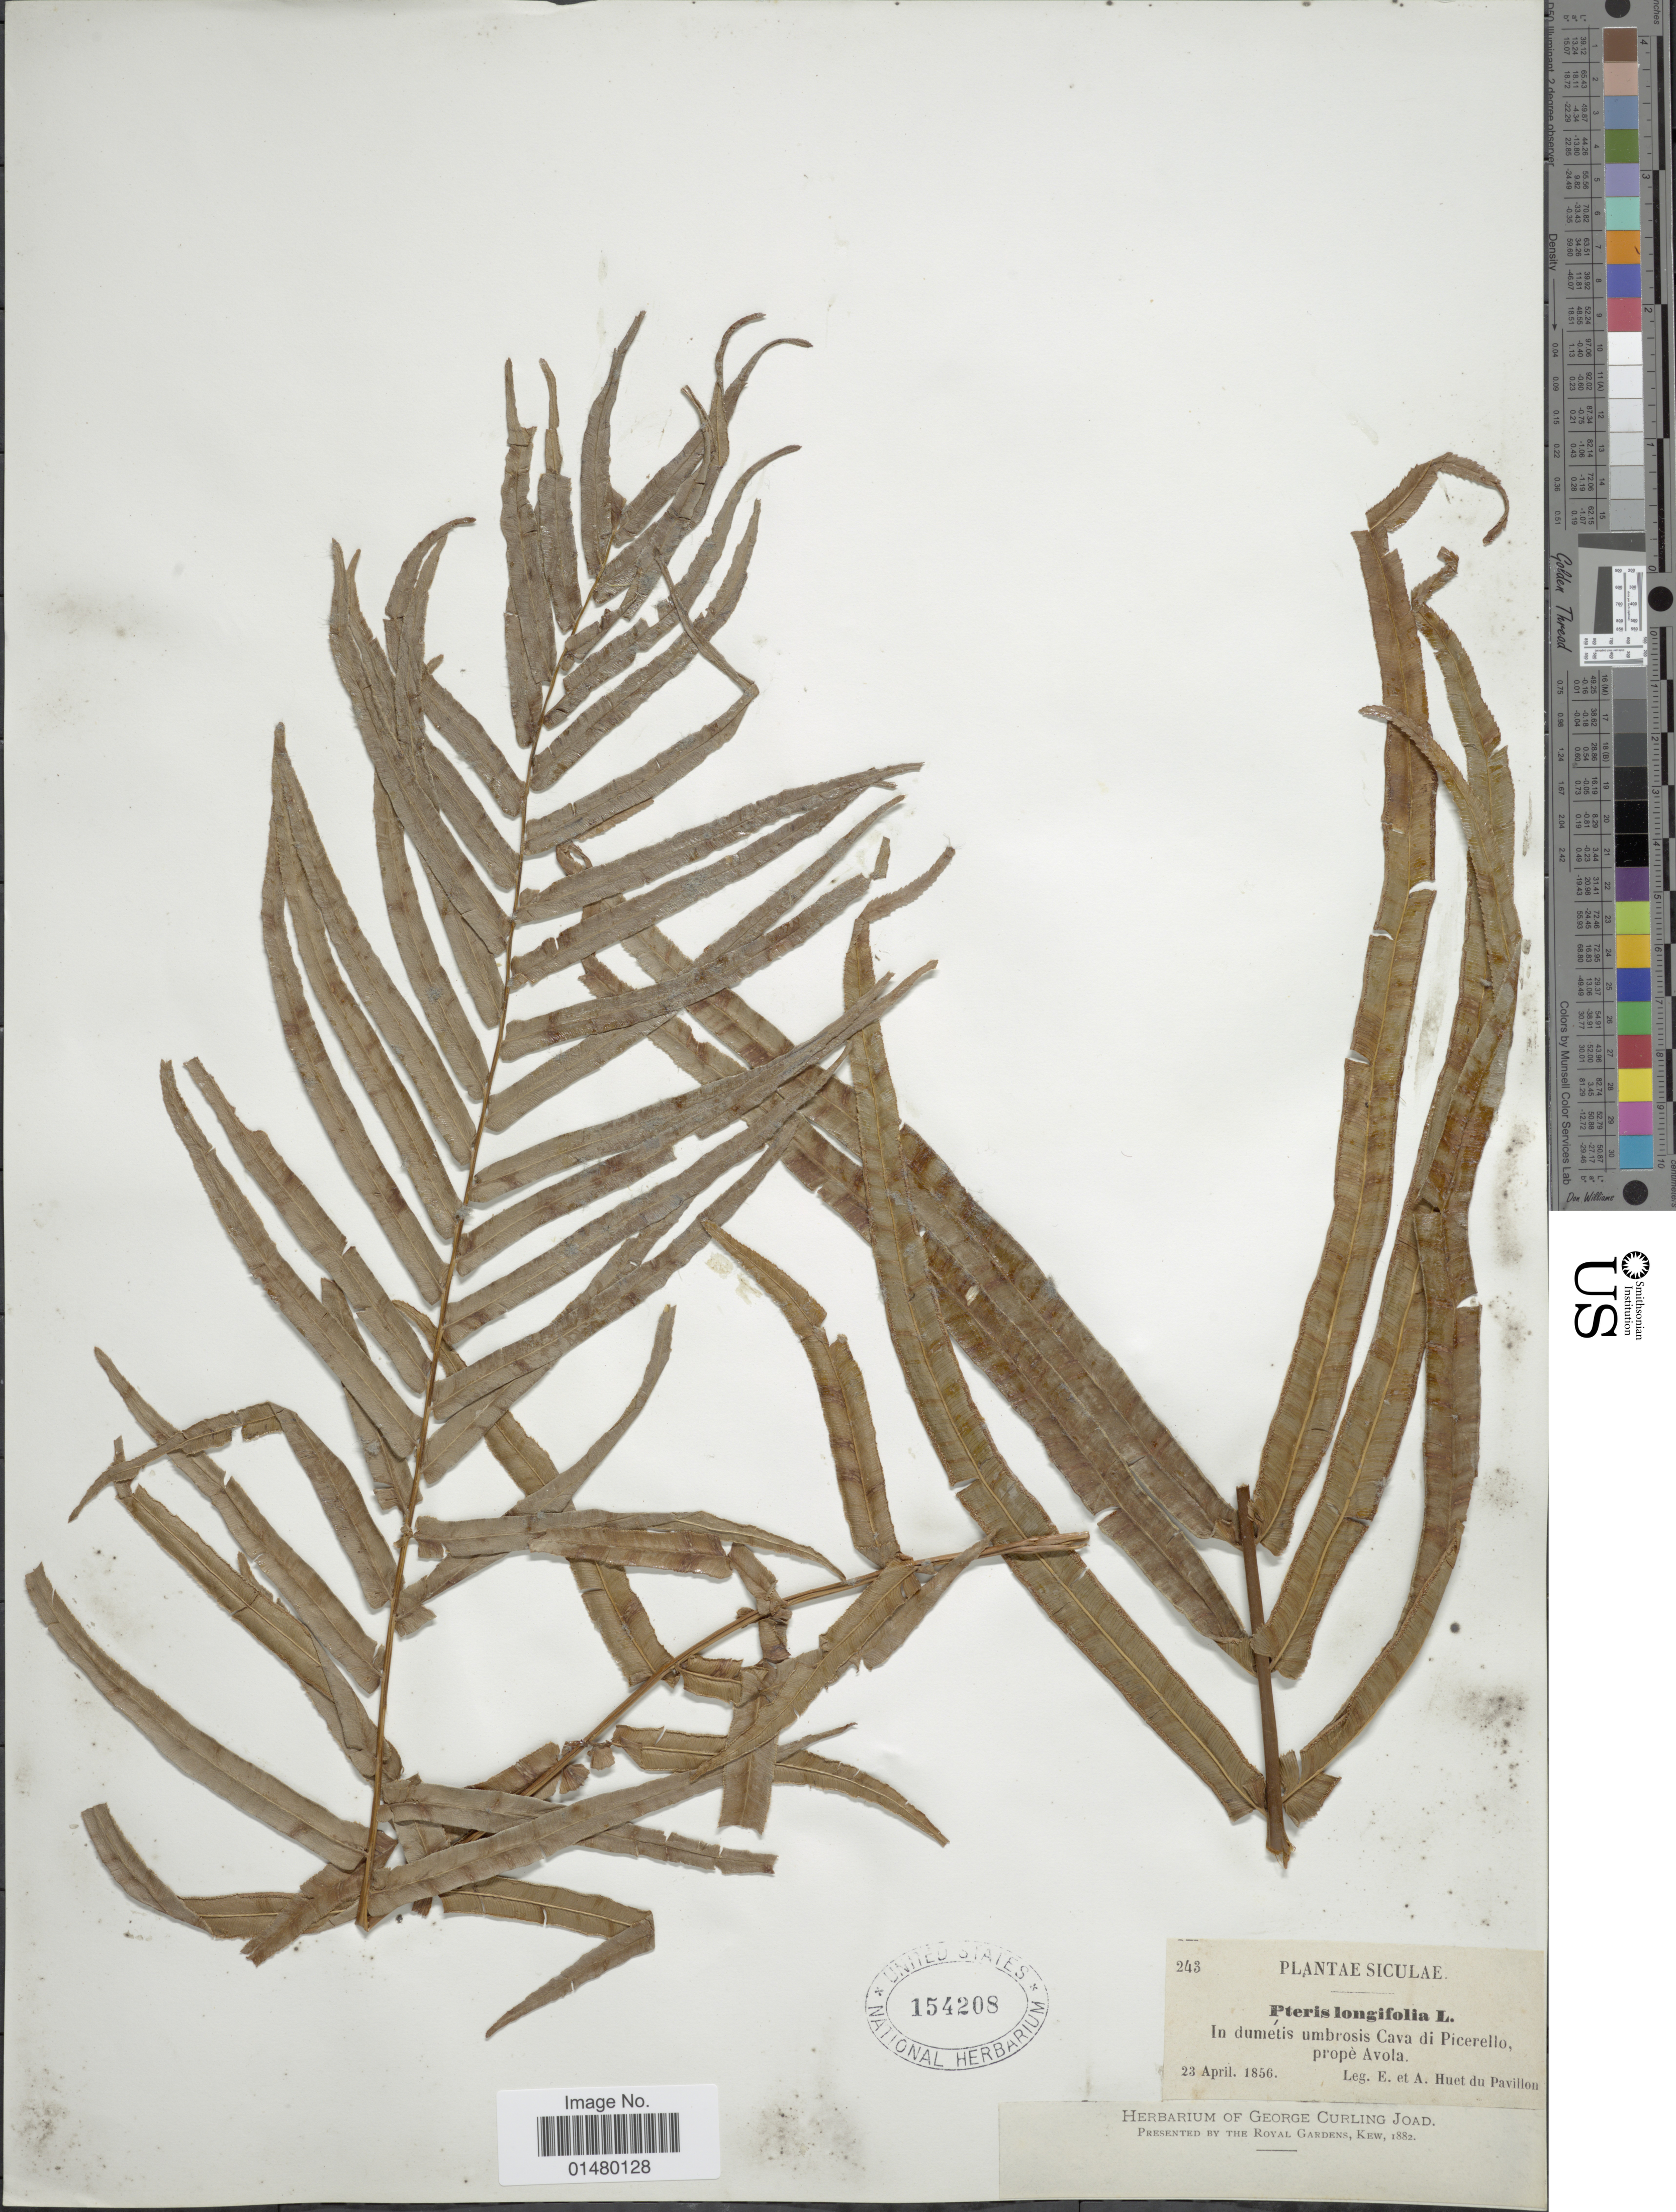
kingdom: Plantae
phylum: Tracheophyta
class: Polypodiopsida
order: Polypodiales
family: Pteridaceae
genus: Pteris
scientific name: Pteris vittata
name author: L.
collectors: E. Huet du Pavillon & A. Huet du Pavillon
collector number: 243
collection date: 1856-04-23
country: Italy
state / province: Siciliana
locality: Siculae, In dumetis umbrosis Cava di Picerello, propè Avola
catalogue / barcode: US 154208